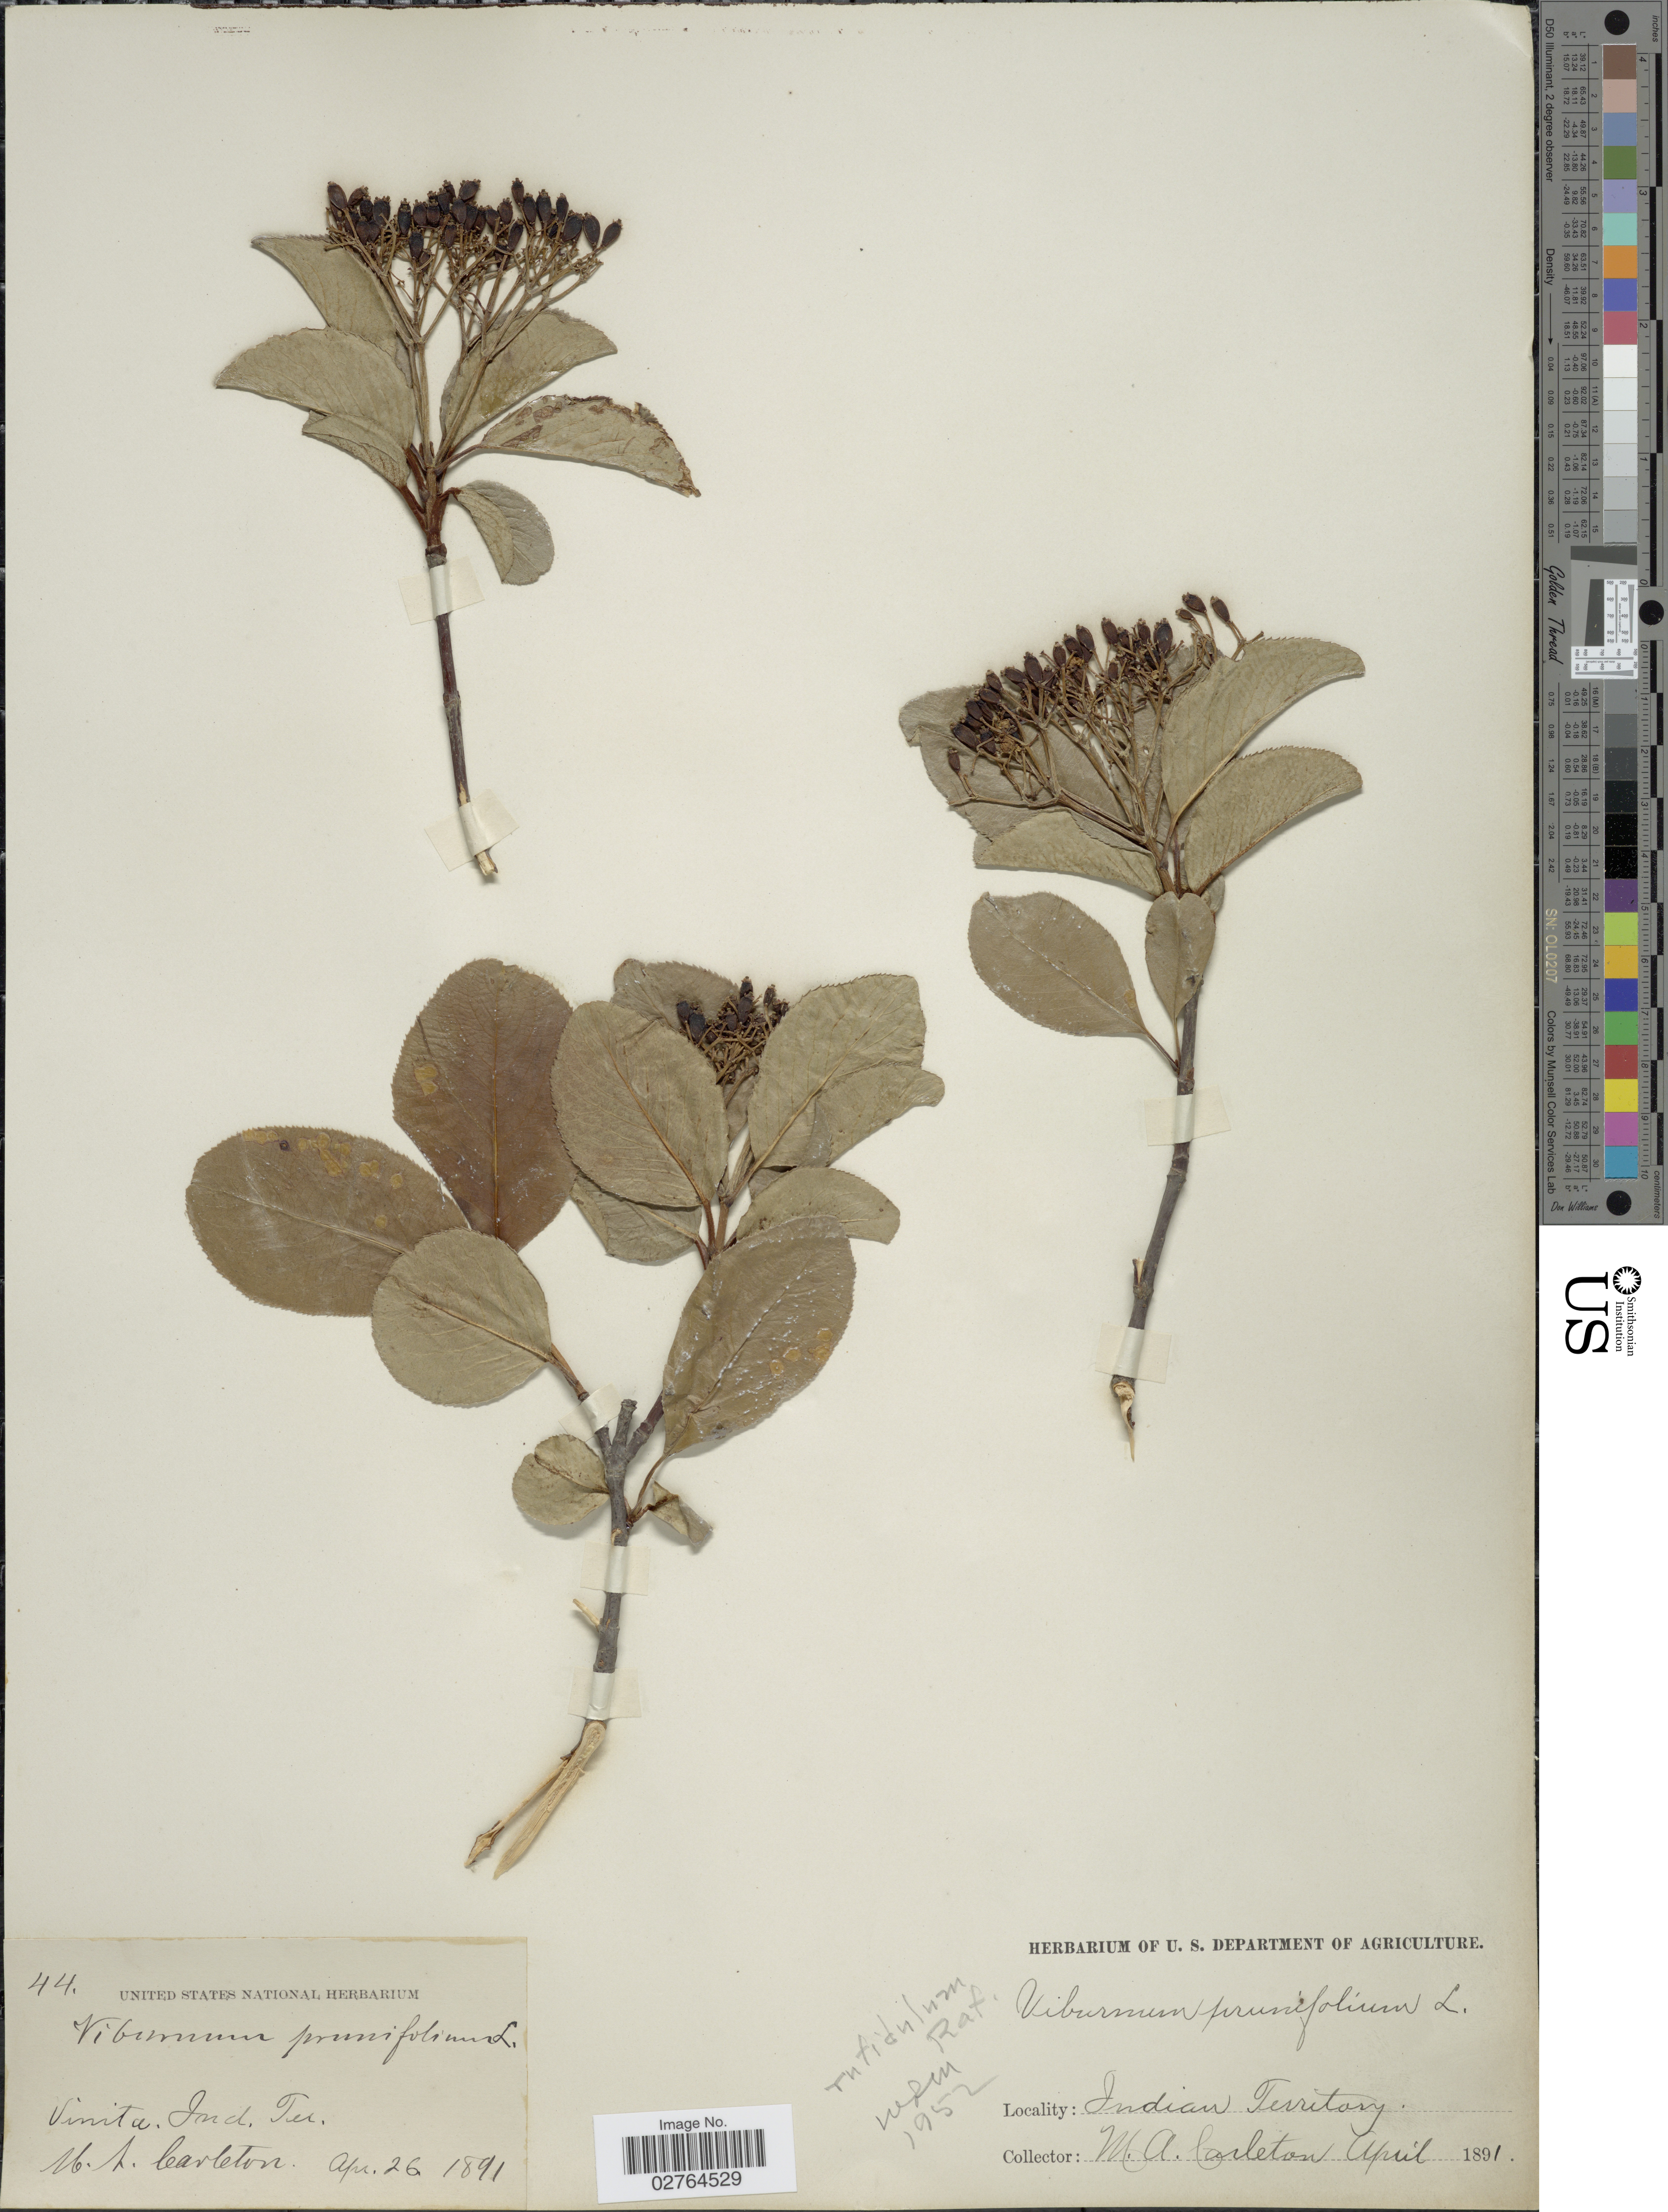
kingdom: Plantae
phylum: Tracheophyta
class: Magnoliopsida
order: Dipsacales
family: Viburnaceae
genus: Viburnum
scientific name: Viburnum rufidulum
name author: Raf.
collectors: M. A. Carleton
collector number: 44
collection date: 1891-04-26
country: United States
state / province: Oklahoma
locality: Vinita, Indian Territory